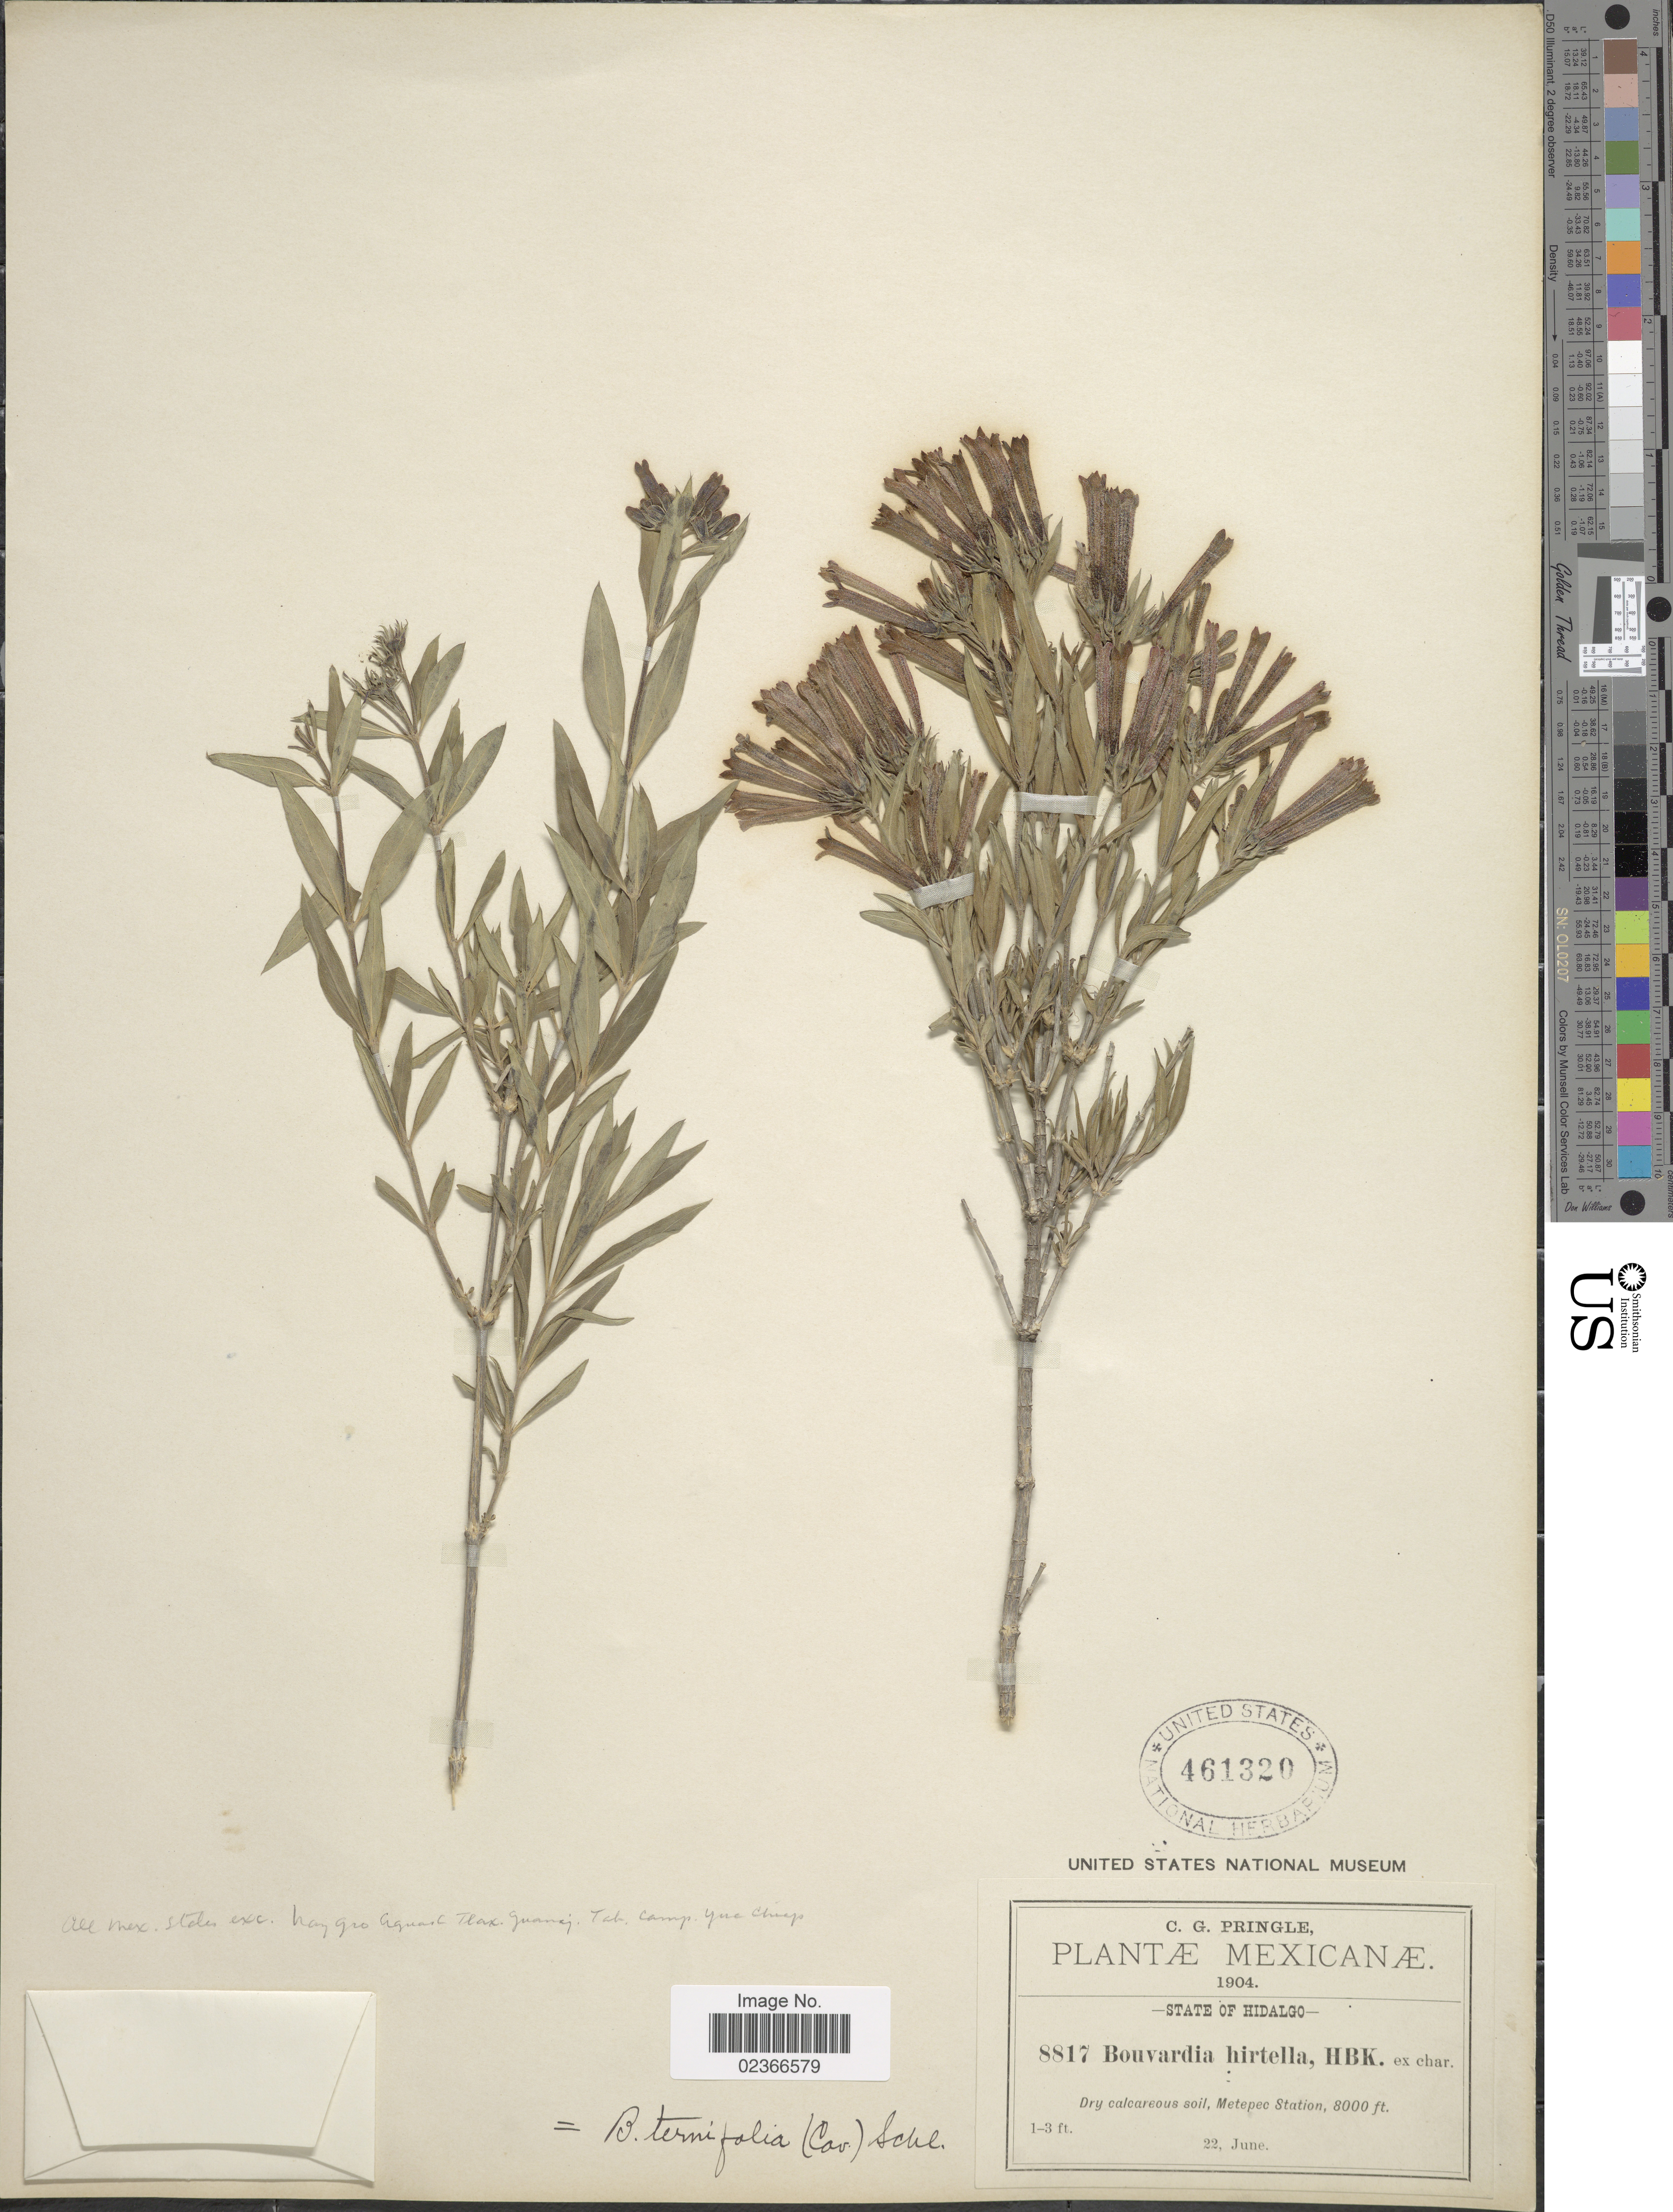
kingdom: Plantae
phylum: Tracheophyta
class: Magnoliopsida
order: Gentianales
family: Rubiaceae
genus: Bouvardia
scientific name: Bouvardia ternifolia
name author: (Cav.) Schltdl.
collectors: C. G. Pringle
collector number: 8817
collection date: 1904-06-22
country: Mexico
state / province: Hidalgo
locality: Dry calcareous soil, Metepec Station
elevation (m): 2438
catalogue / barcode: US 461320